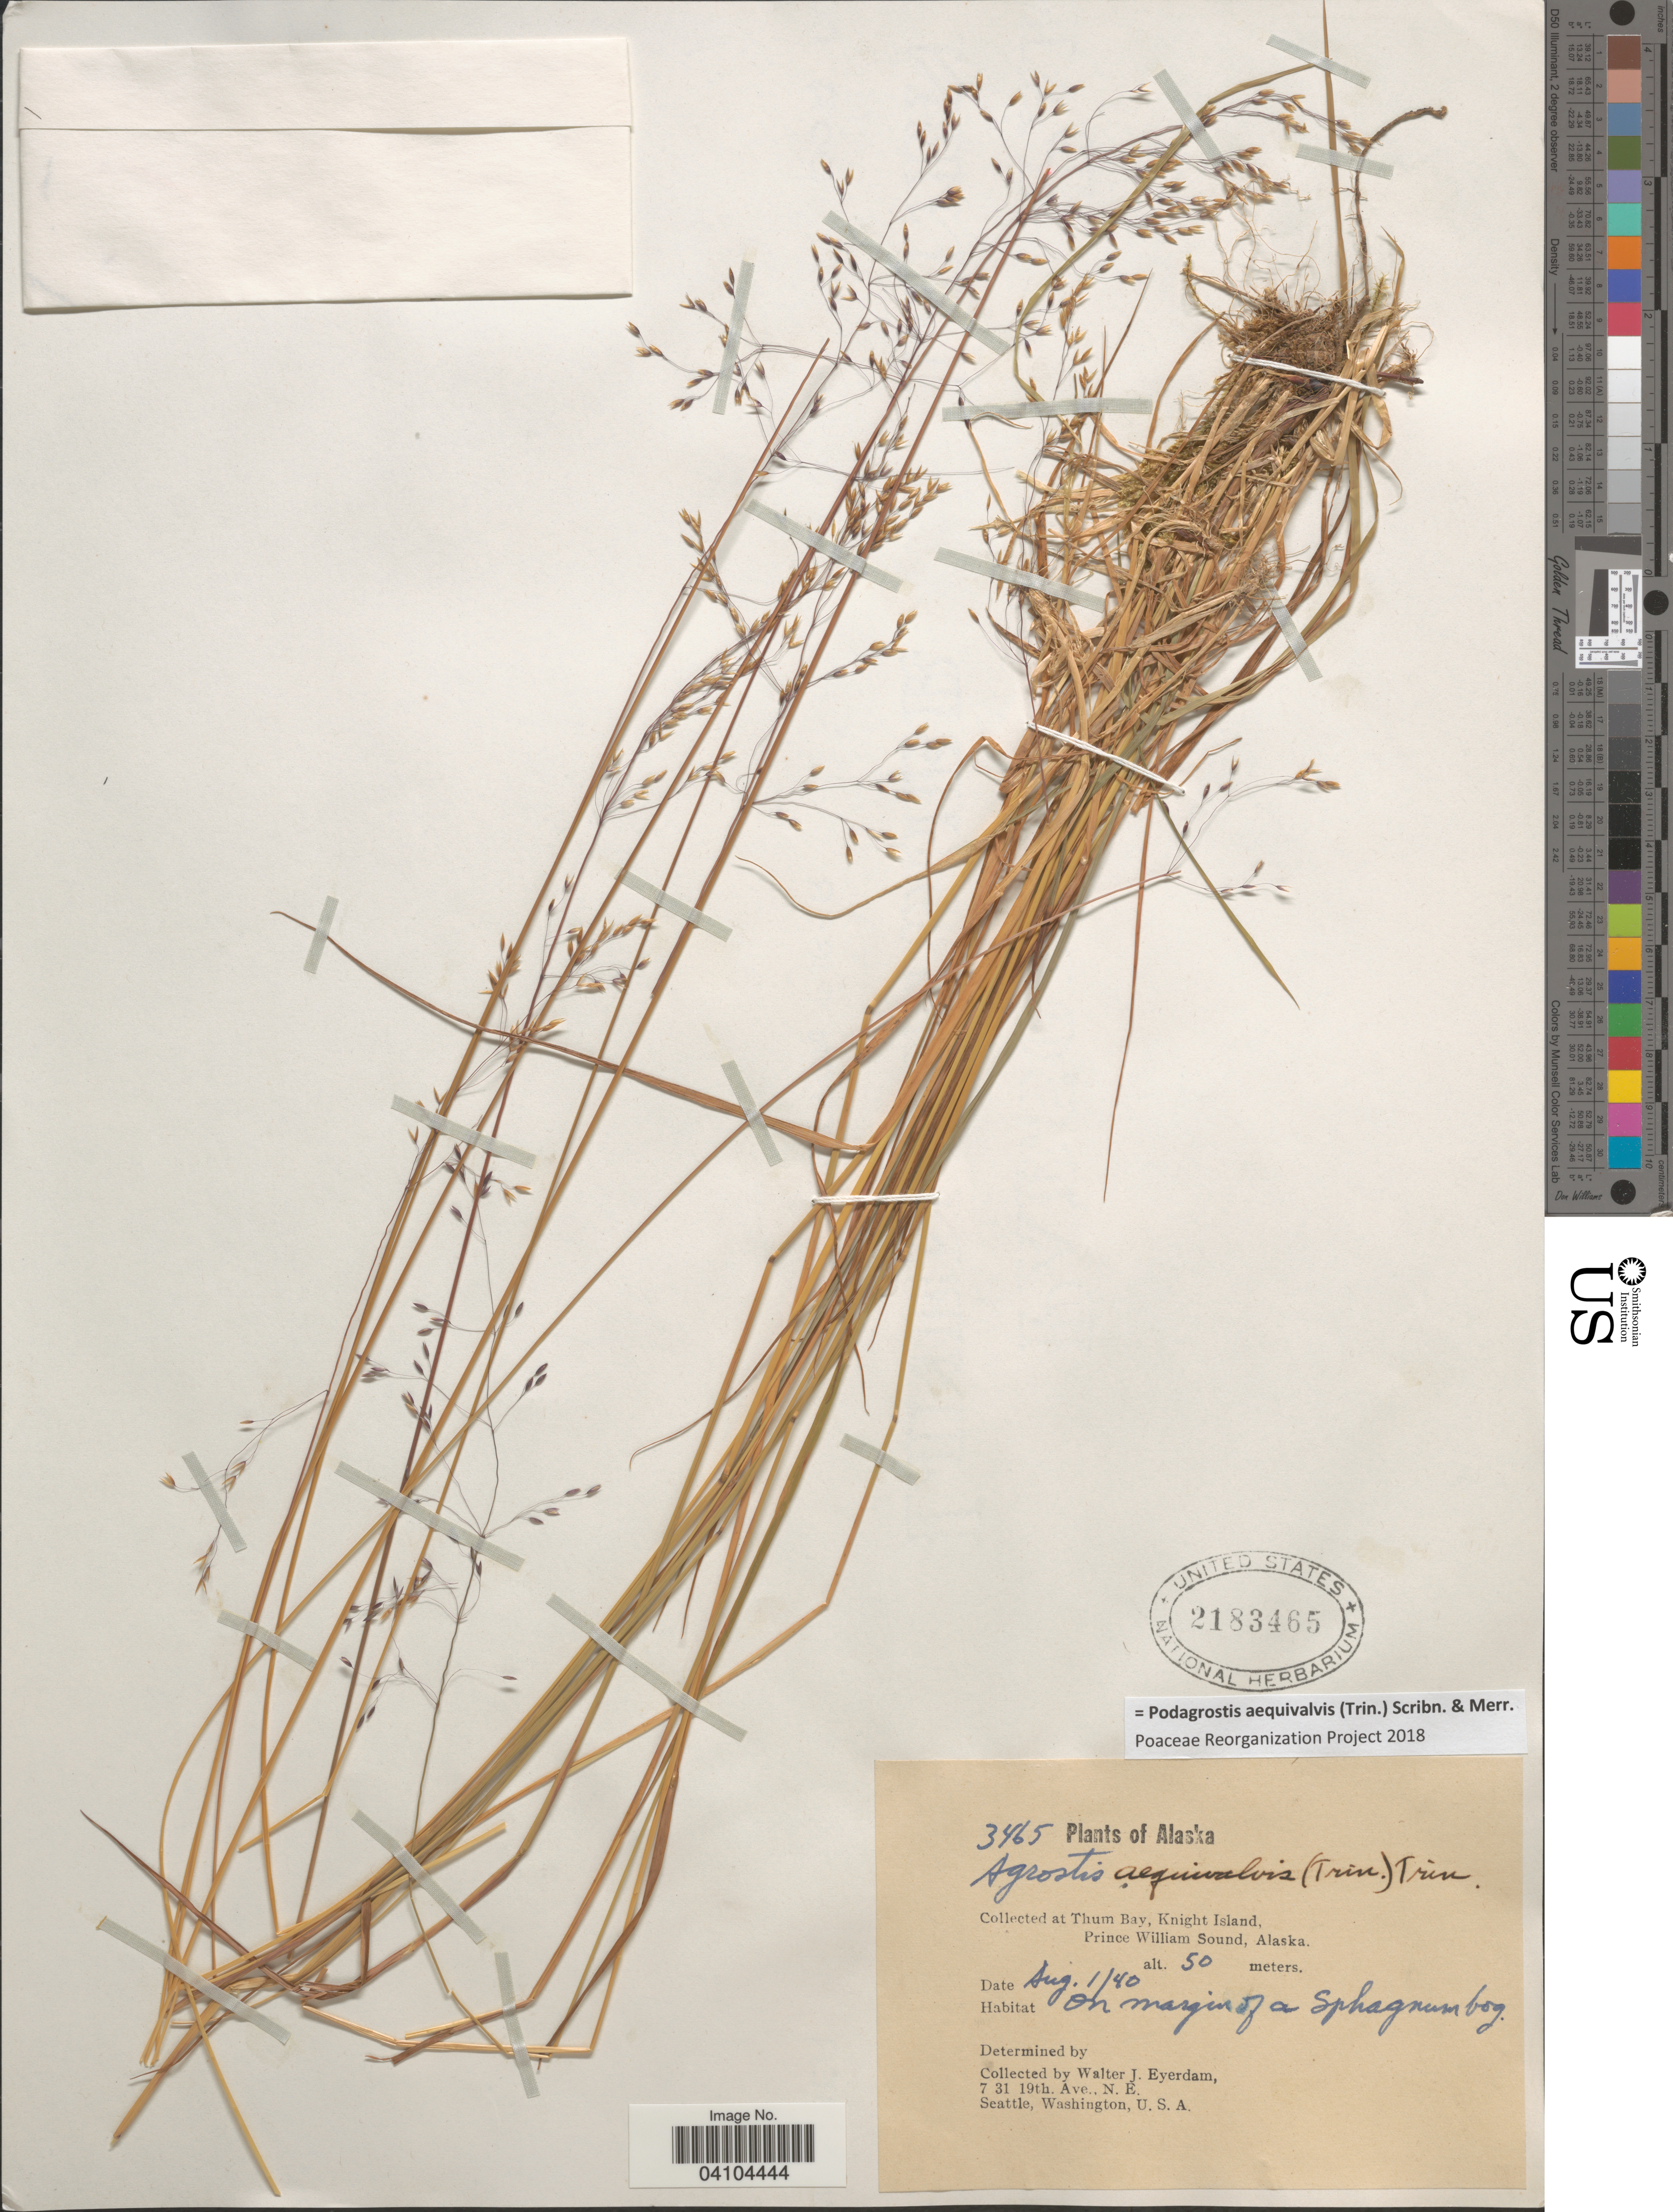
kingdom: Plantae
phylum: Tracheophyta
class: Liliopsida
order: Poales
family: Poaceae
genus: Podagrostis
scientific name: Podagrostis aequivalvis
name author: (Trin.) Scribn. & Merr.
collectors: W. J. Eyerdam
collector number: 3465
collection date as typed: Transcribed d/m/y: 1/8/40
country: United States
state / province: Alaska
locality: Thum Bay, Knight Island, Prince William Sound.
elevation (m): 50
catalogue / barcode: US 2183465